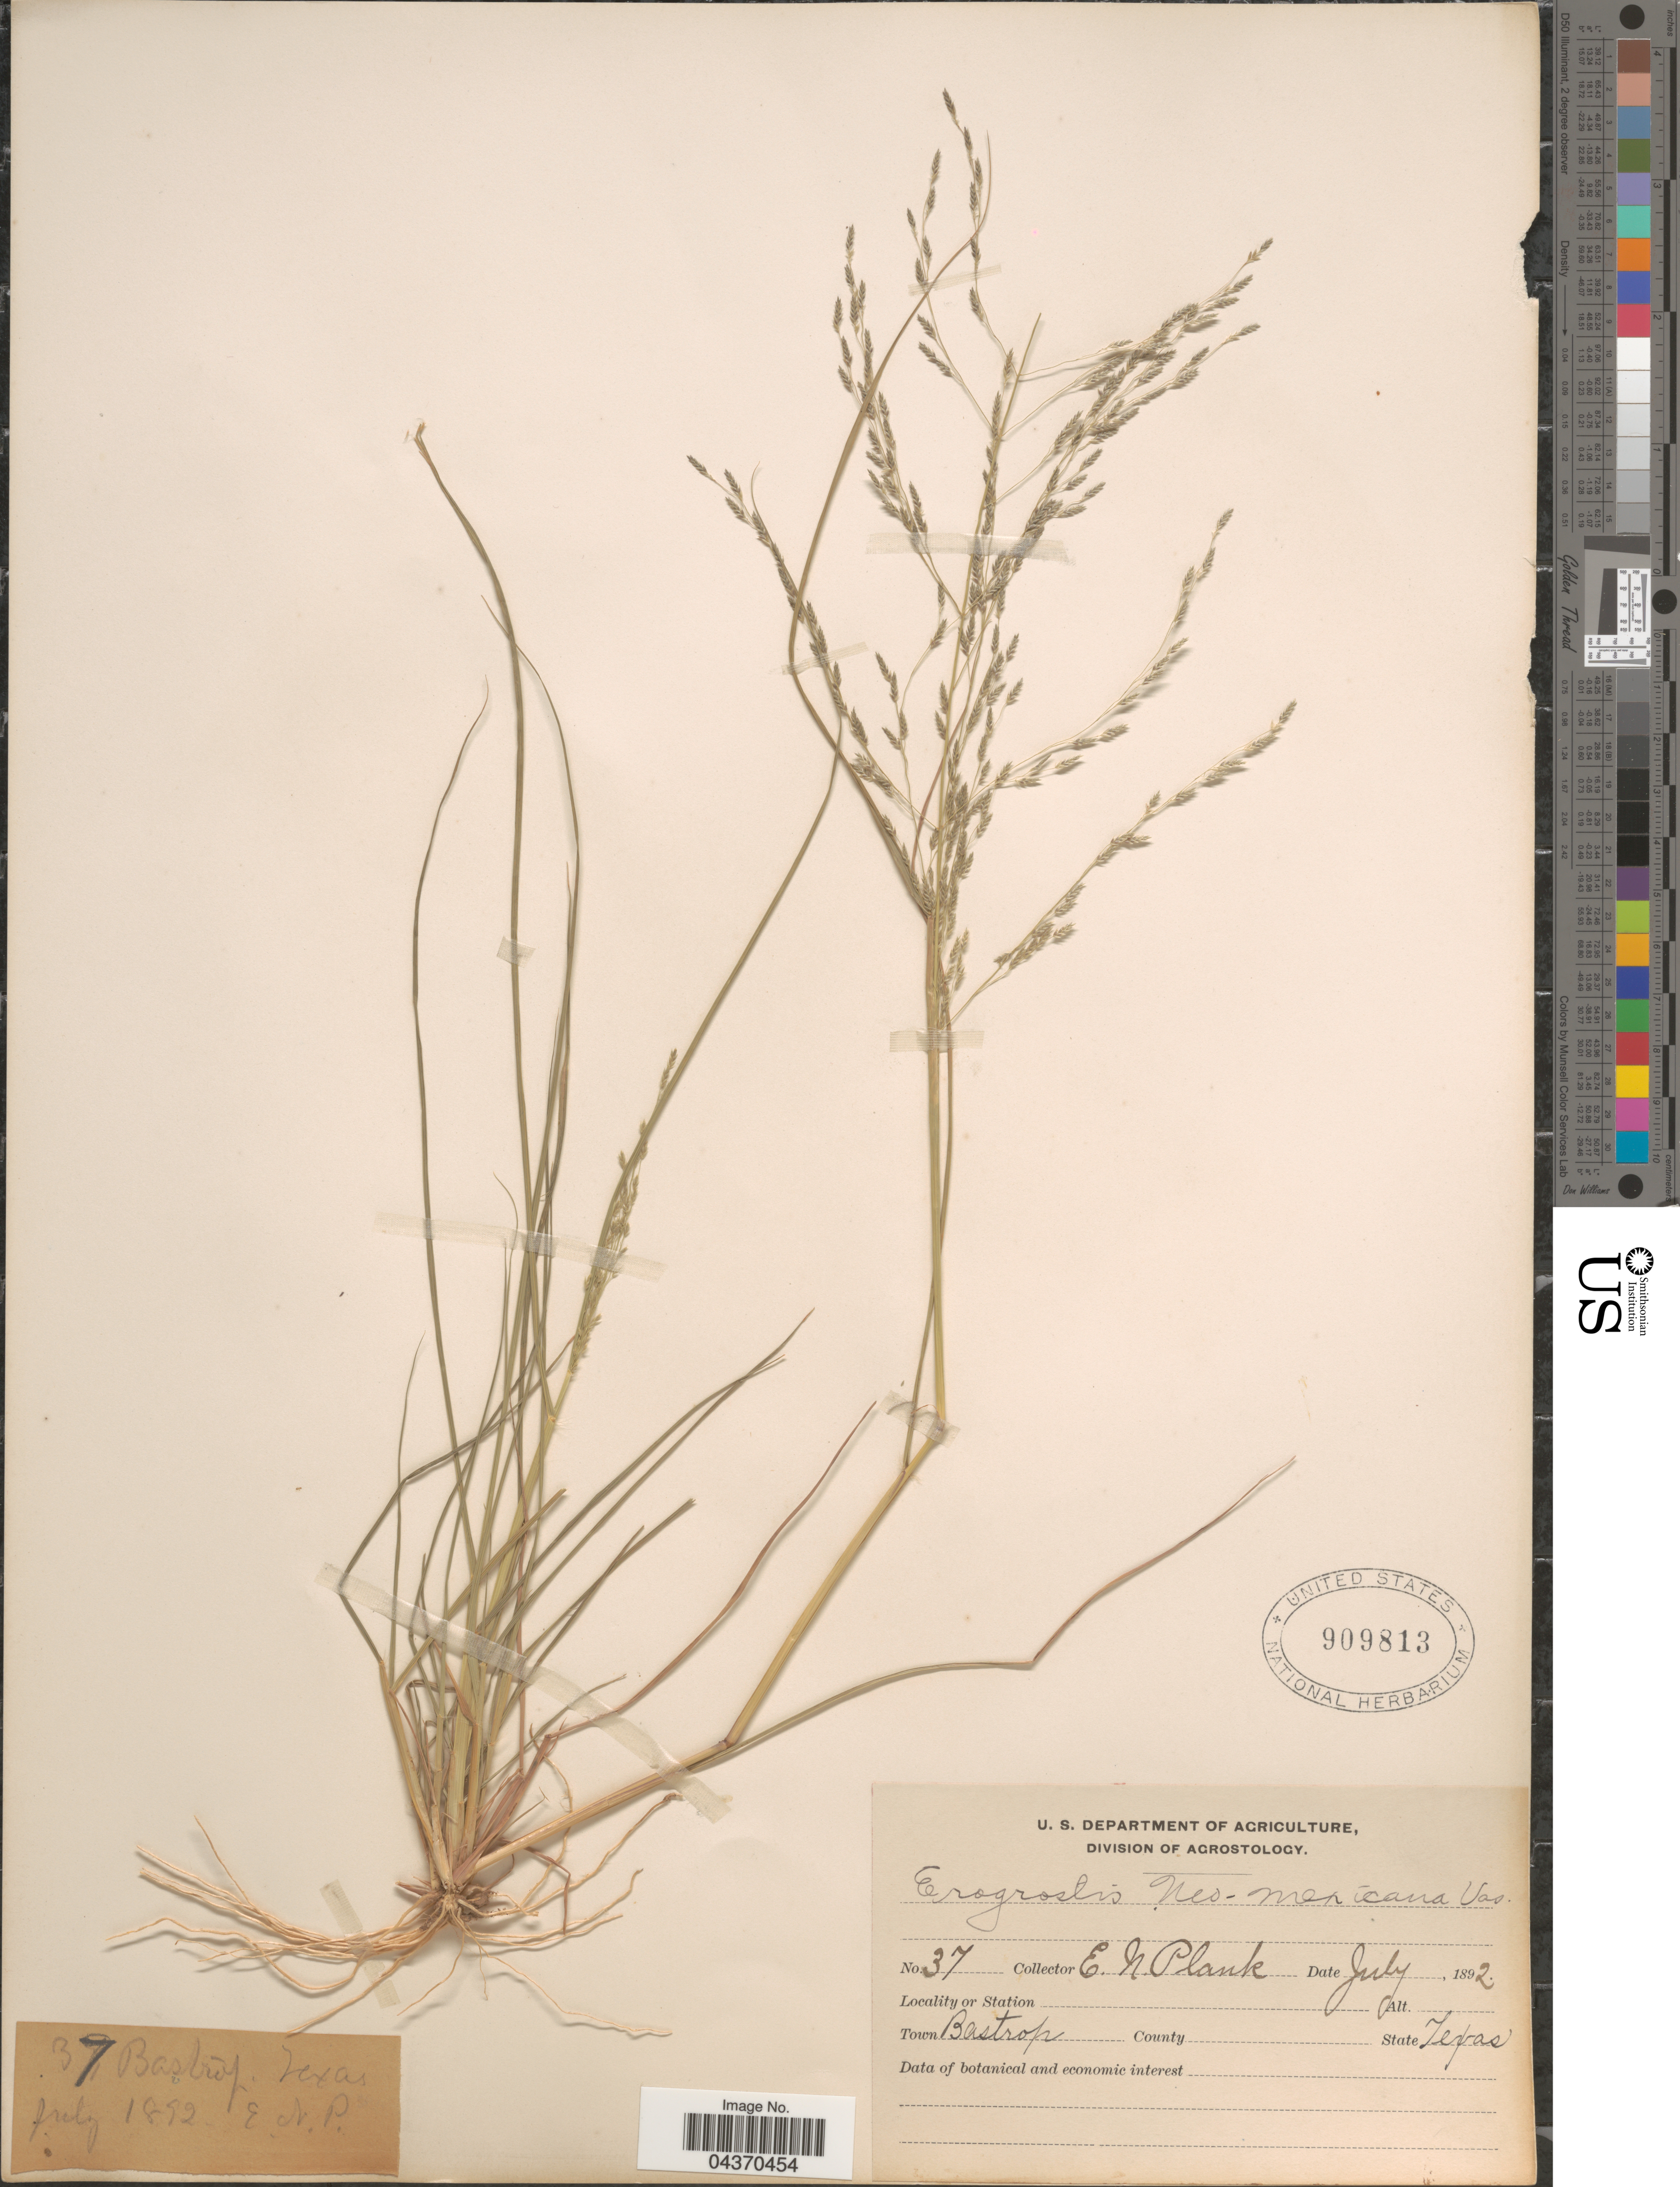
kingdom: Plantae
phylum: Tracheophyta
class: Liliopsida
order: Poales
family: Poaceae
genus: Eragrostis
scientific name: Eragrostis pectinacea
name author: (Michx.) Nees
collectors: E. Plank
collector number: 37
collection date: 1892-07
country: United States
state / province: Texas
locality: Town Bastrop.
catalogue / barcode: US 909813